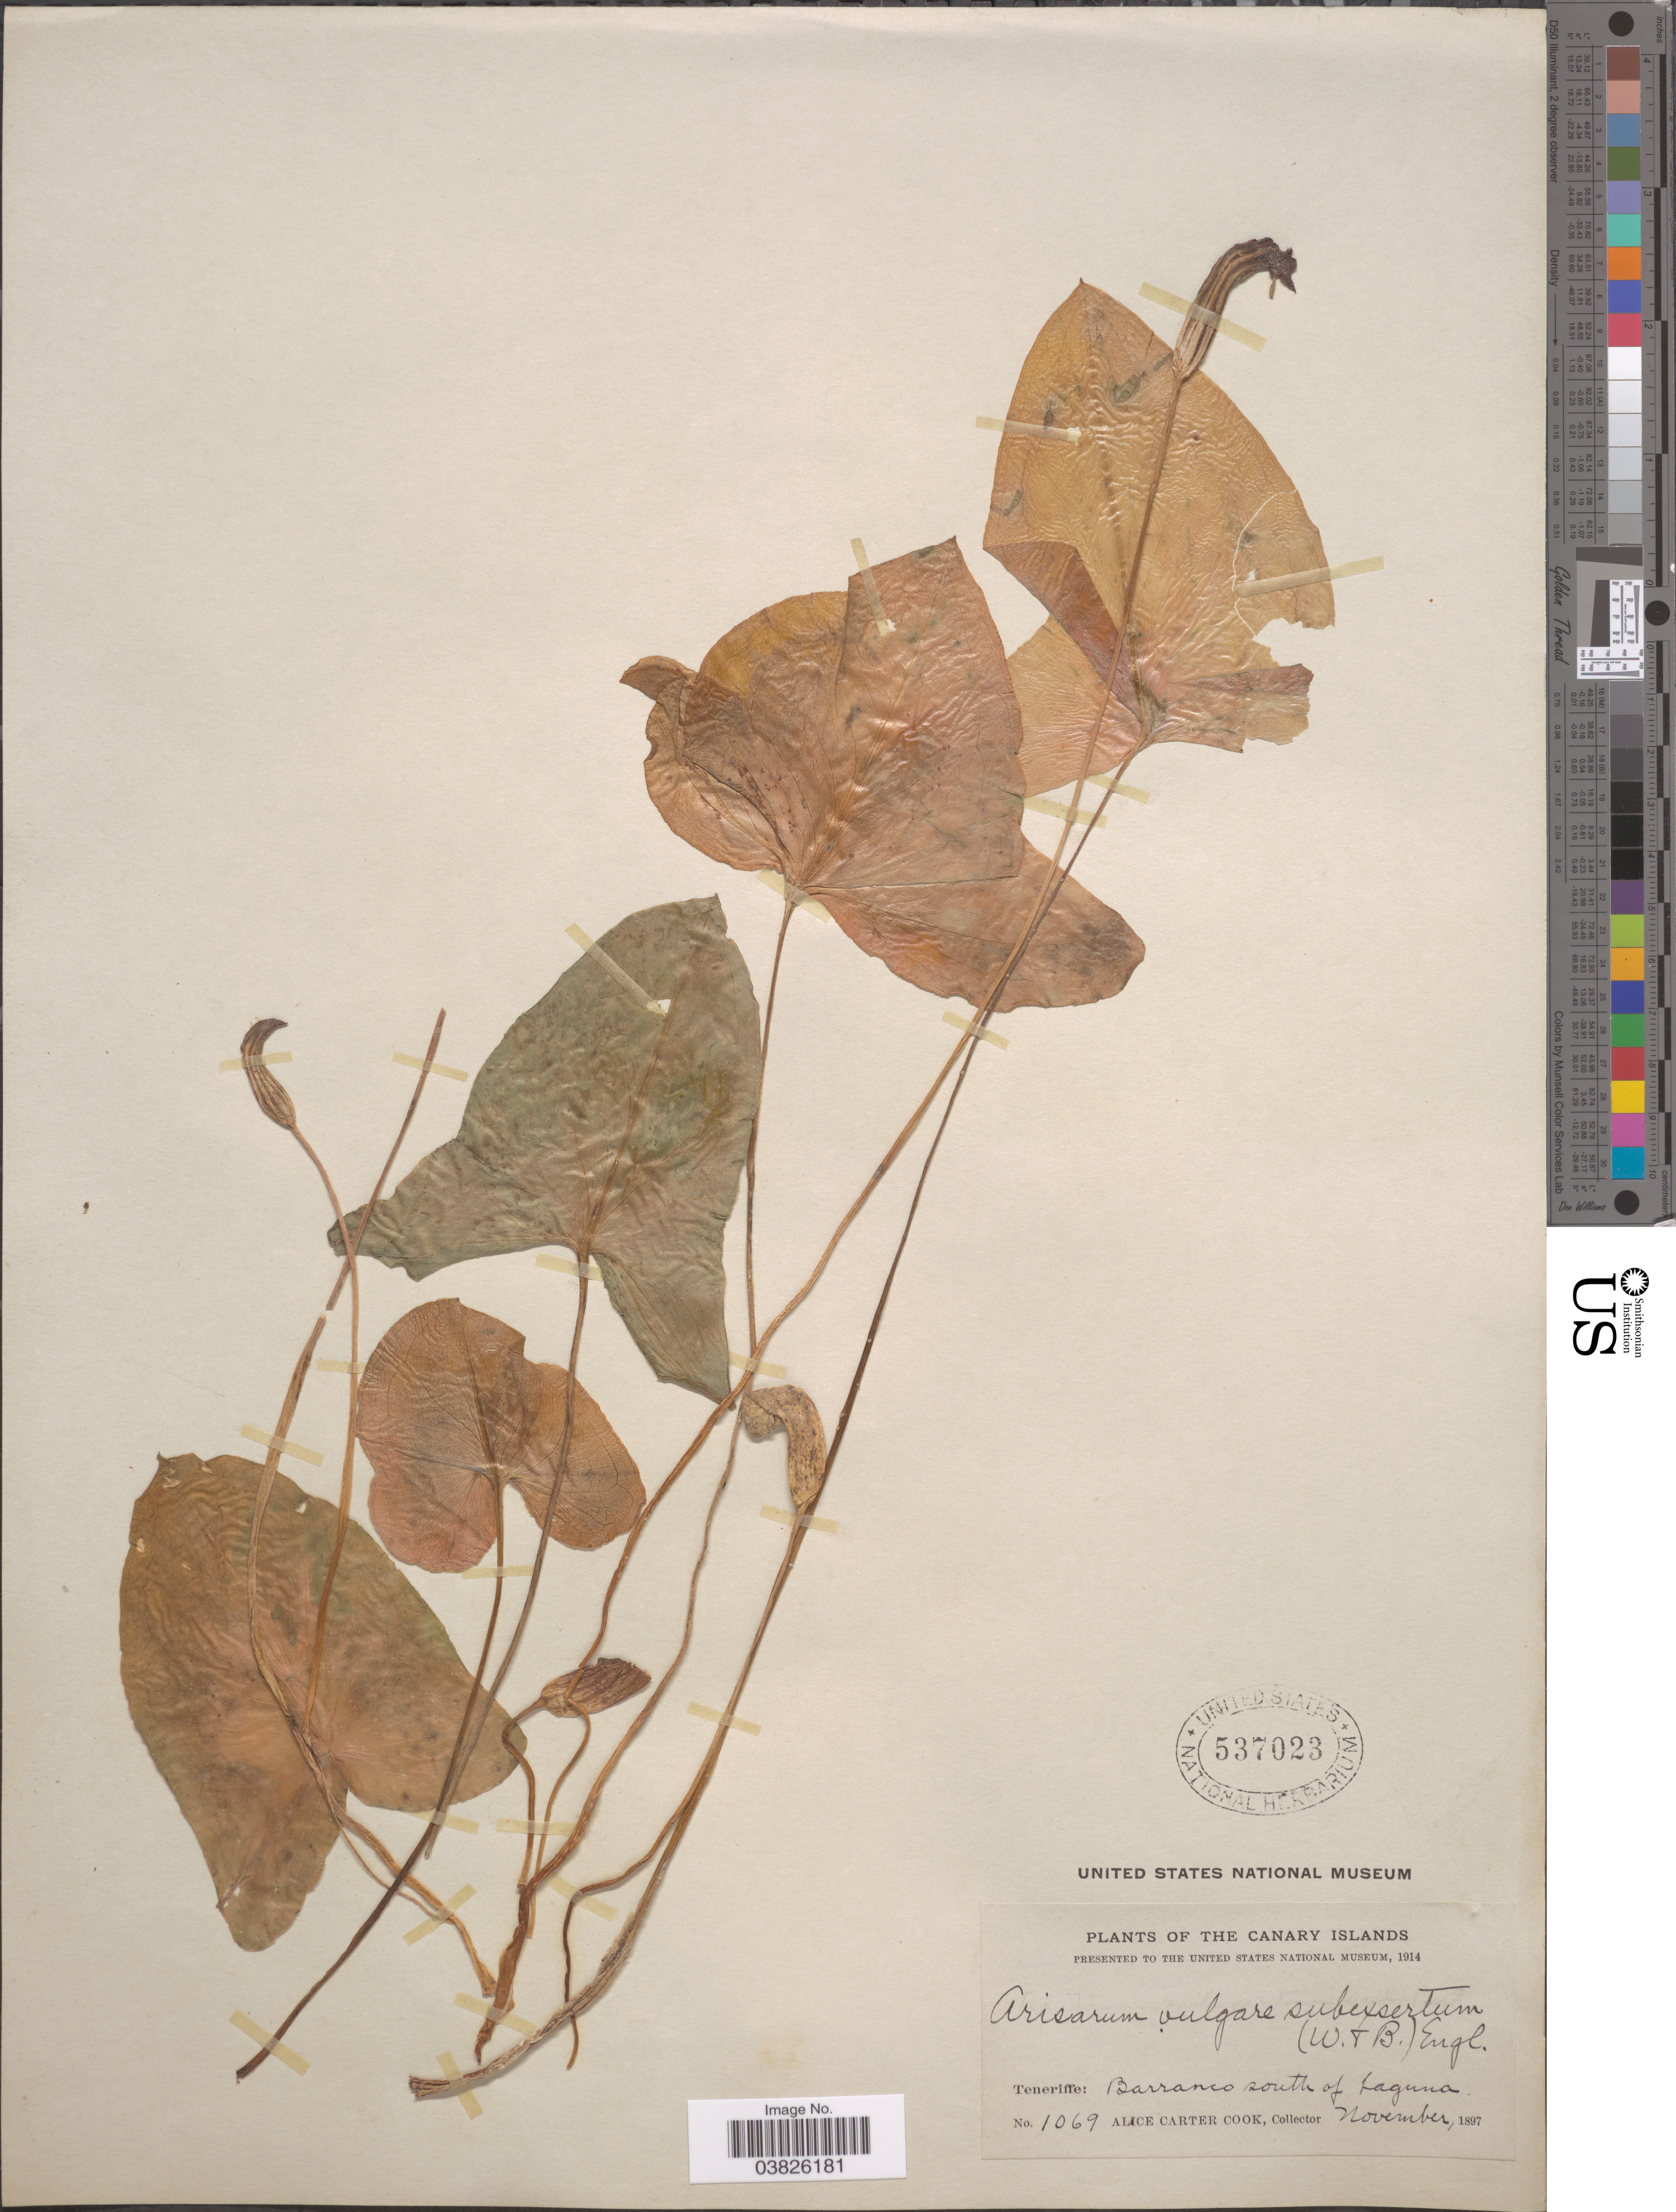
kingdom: Plantae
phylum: Tracheophyta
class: Liliopsida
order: Alismatales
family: Araceae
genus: Arisarum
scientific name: Arisarum vulgare subsp. subexertum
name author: (Webb & Berthel.) G. Kunkel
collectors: Alice C. Cook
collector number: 1069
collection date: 1897-11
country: Spain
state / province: Canarias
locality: The Canary Islands. Teneriffe: Barranco south of Laguna.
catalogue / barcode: US 537023